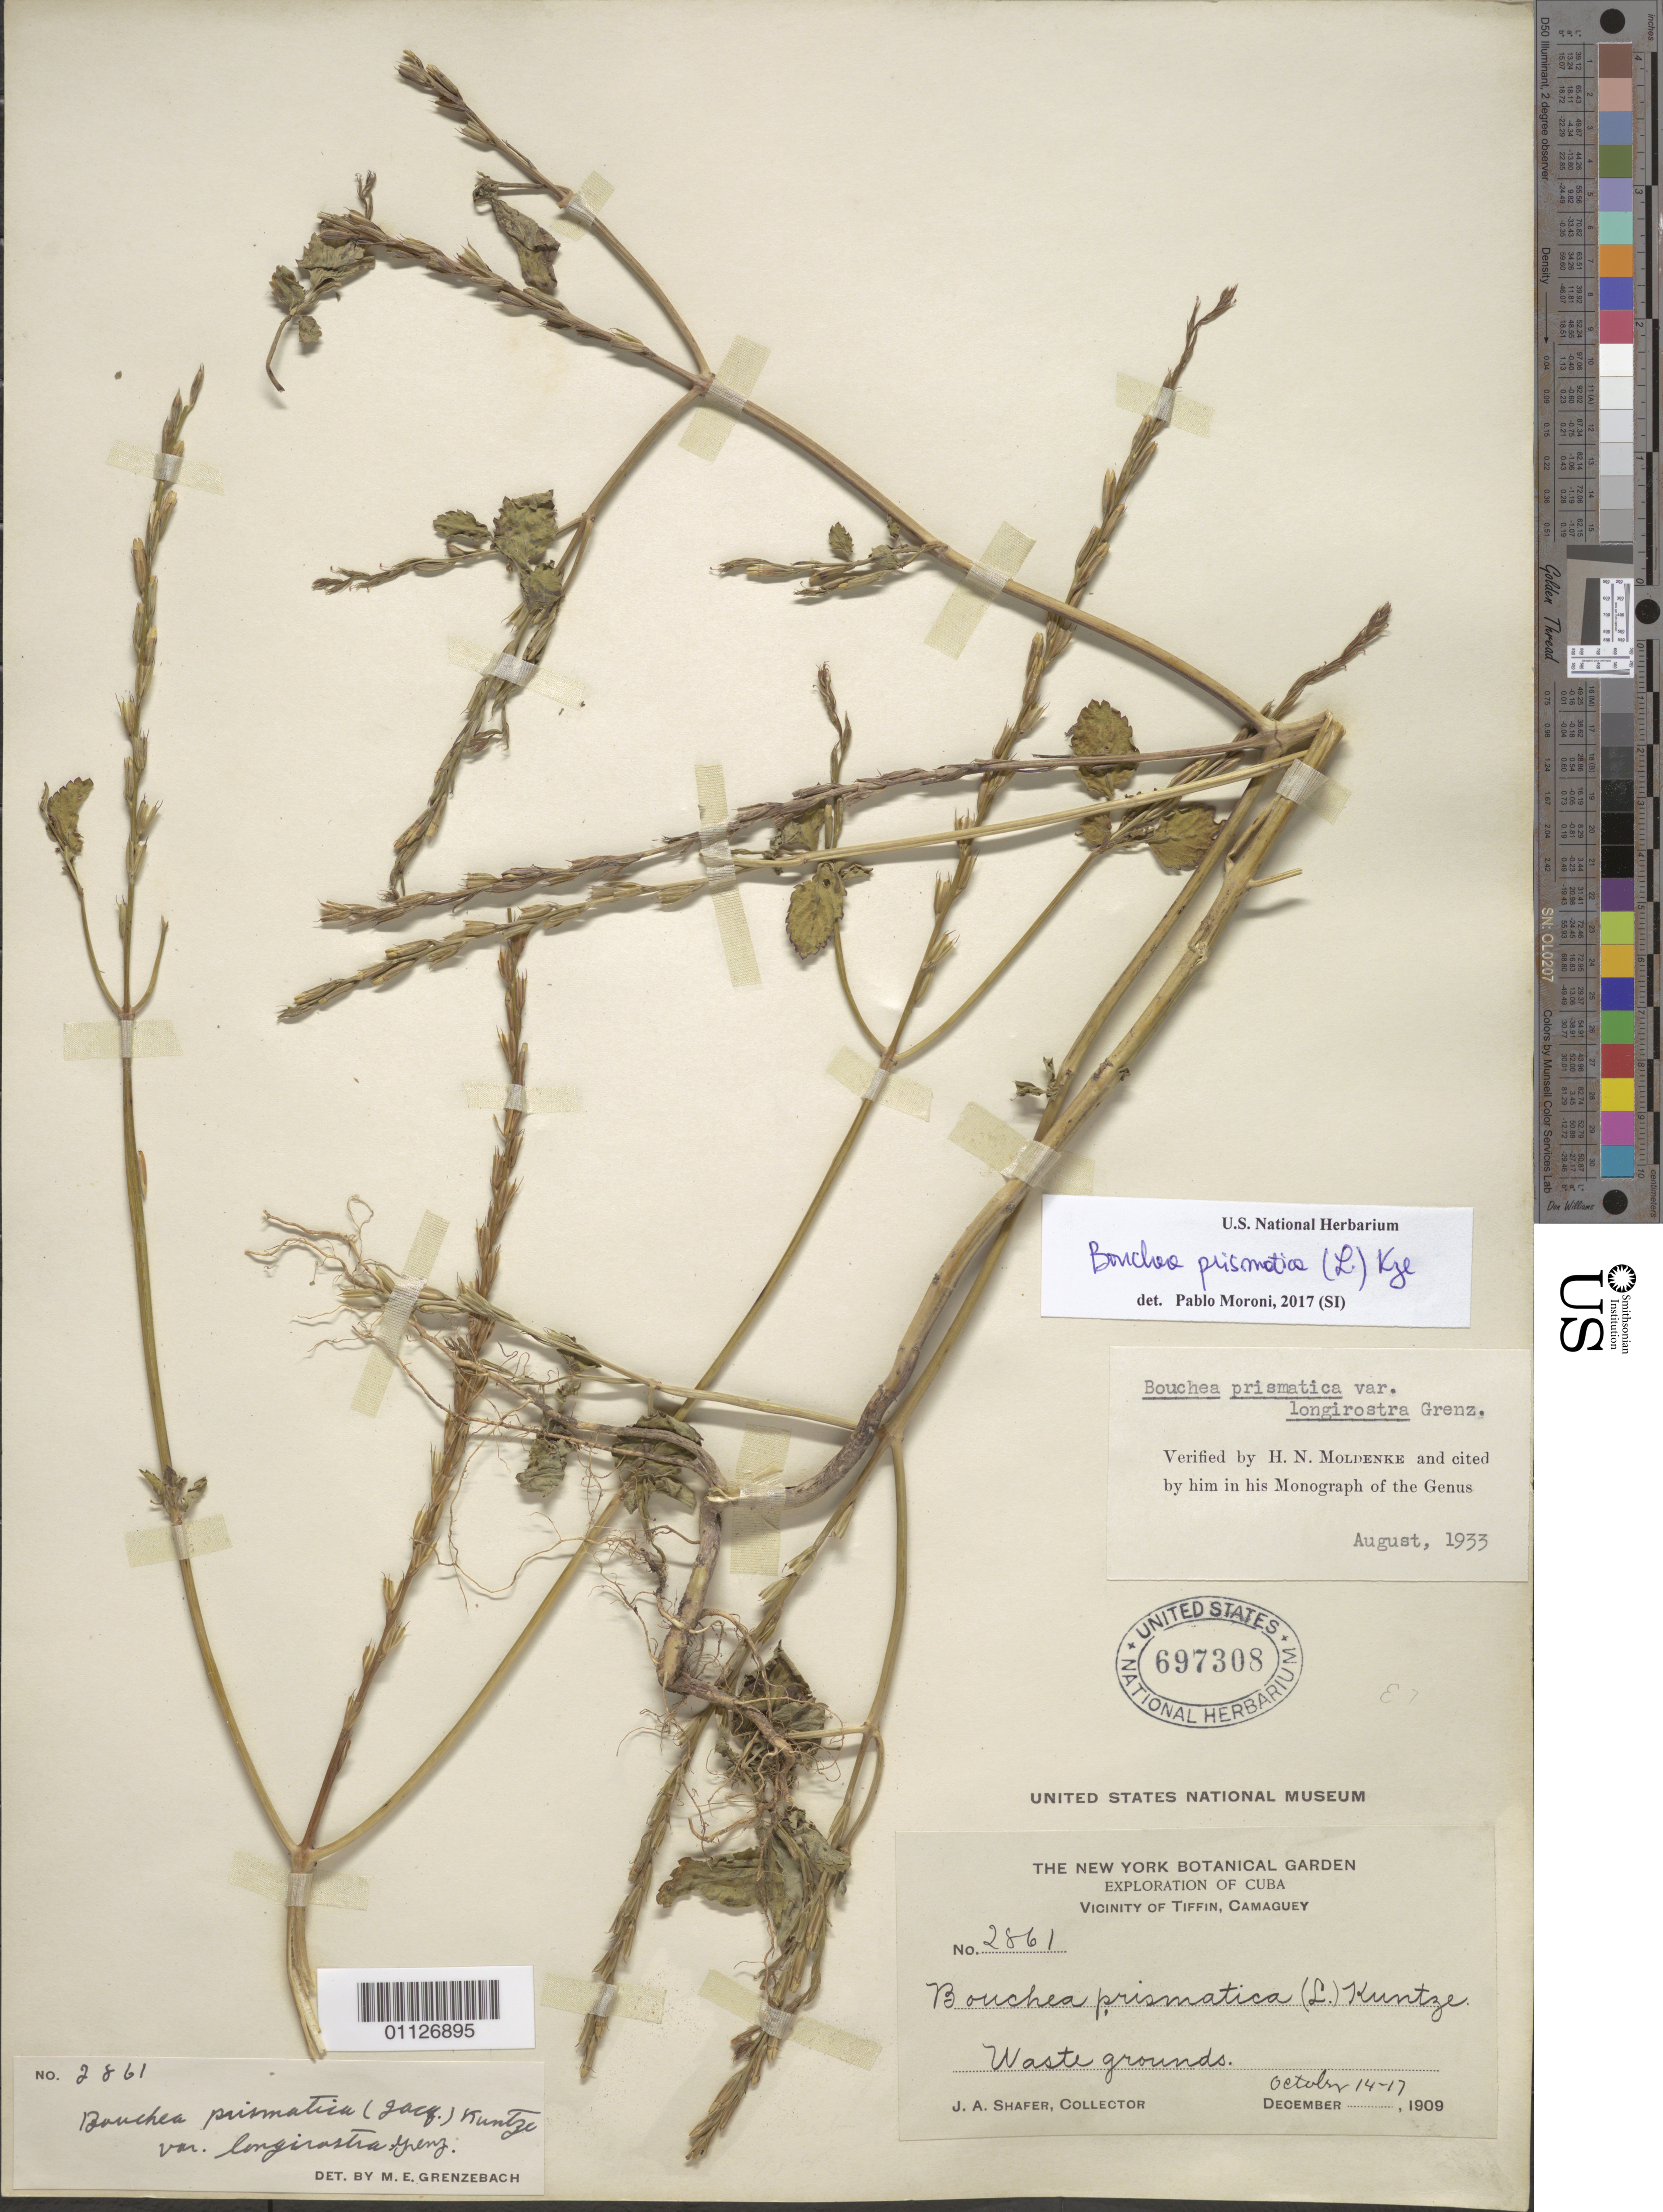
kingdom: Plantae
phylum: Tracheophyta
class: Magnoliopsida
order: Lamiales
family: Verbenaceae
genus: Bouchea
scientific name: Bouchea prismatica var. longirostra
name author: Grenzeb.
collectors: J. A. Shafer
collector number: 2861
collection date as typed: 14 Oct 1909 to 17 Oct 1909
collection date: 1909-10-14/1909-10-17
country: Cuba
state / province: Camagüey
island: Cuba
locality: Tiffin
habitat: waste grounds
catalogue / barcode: US 697308